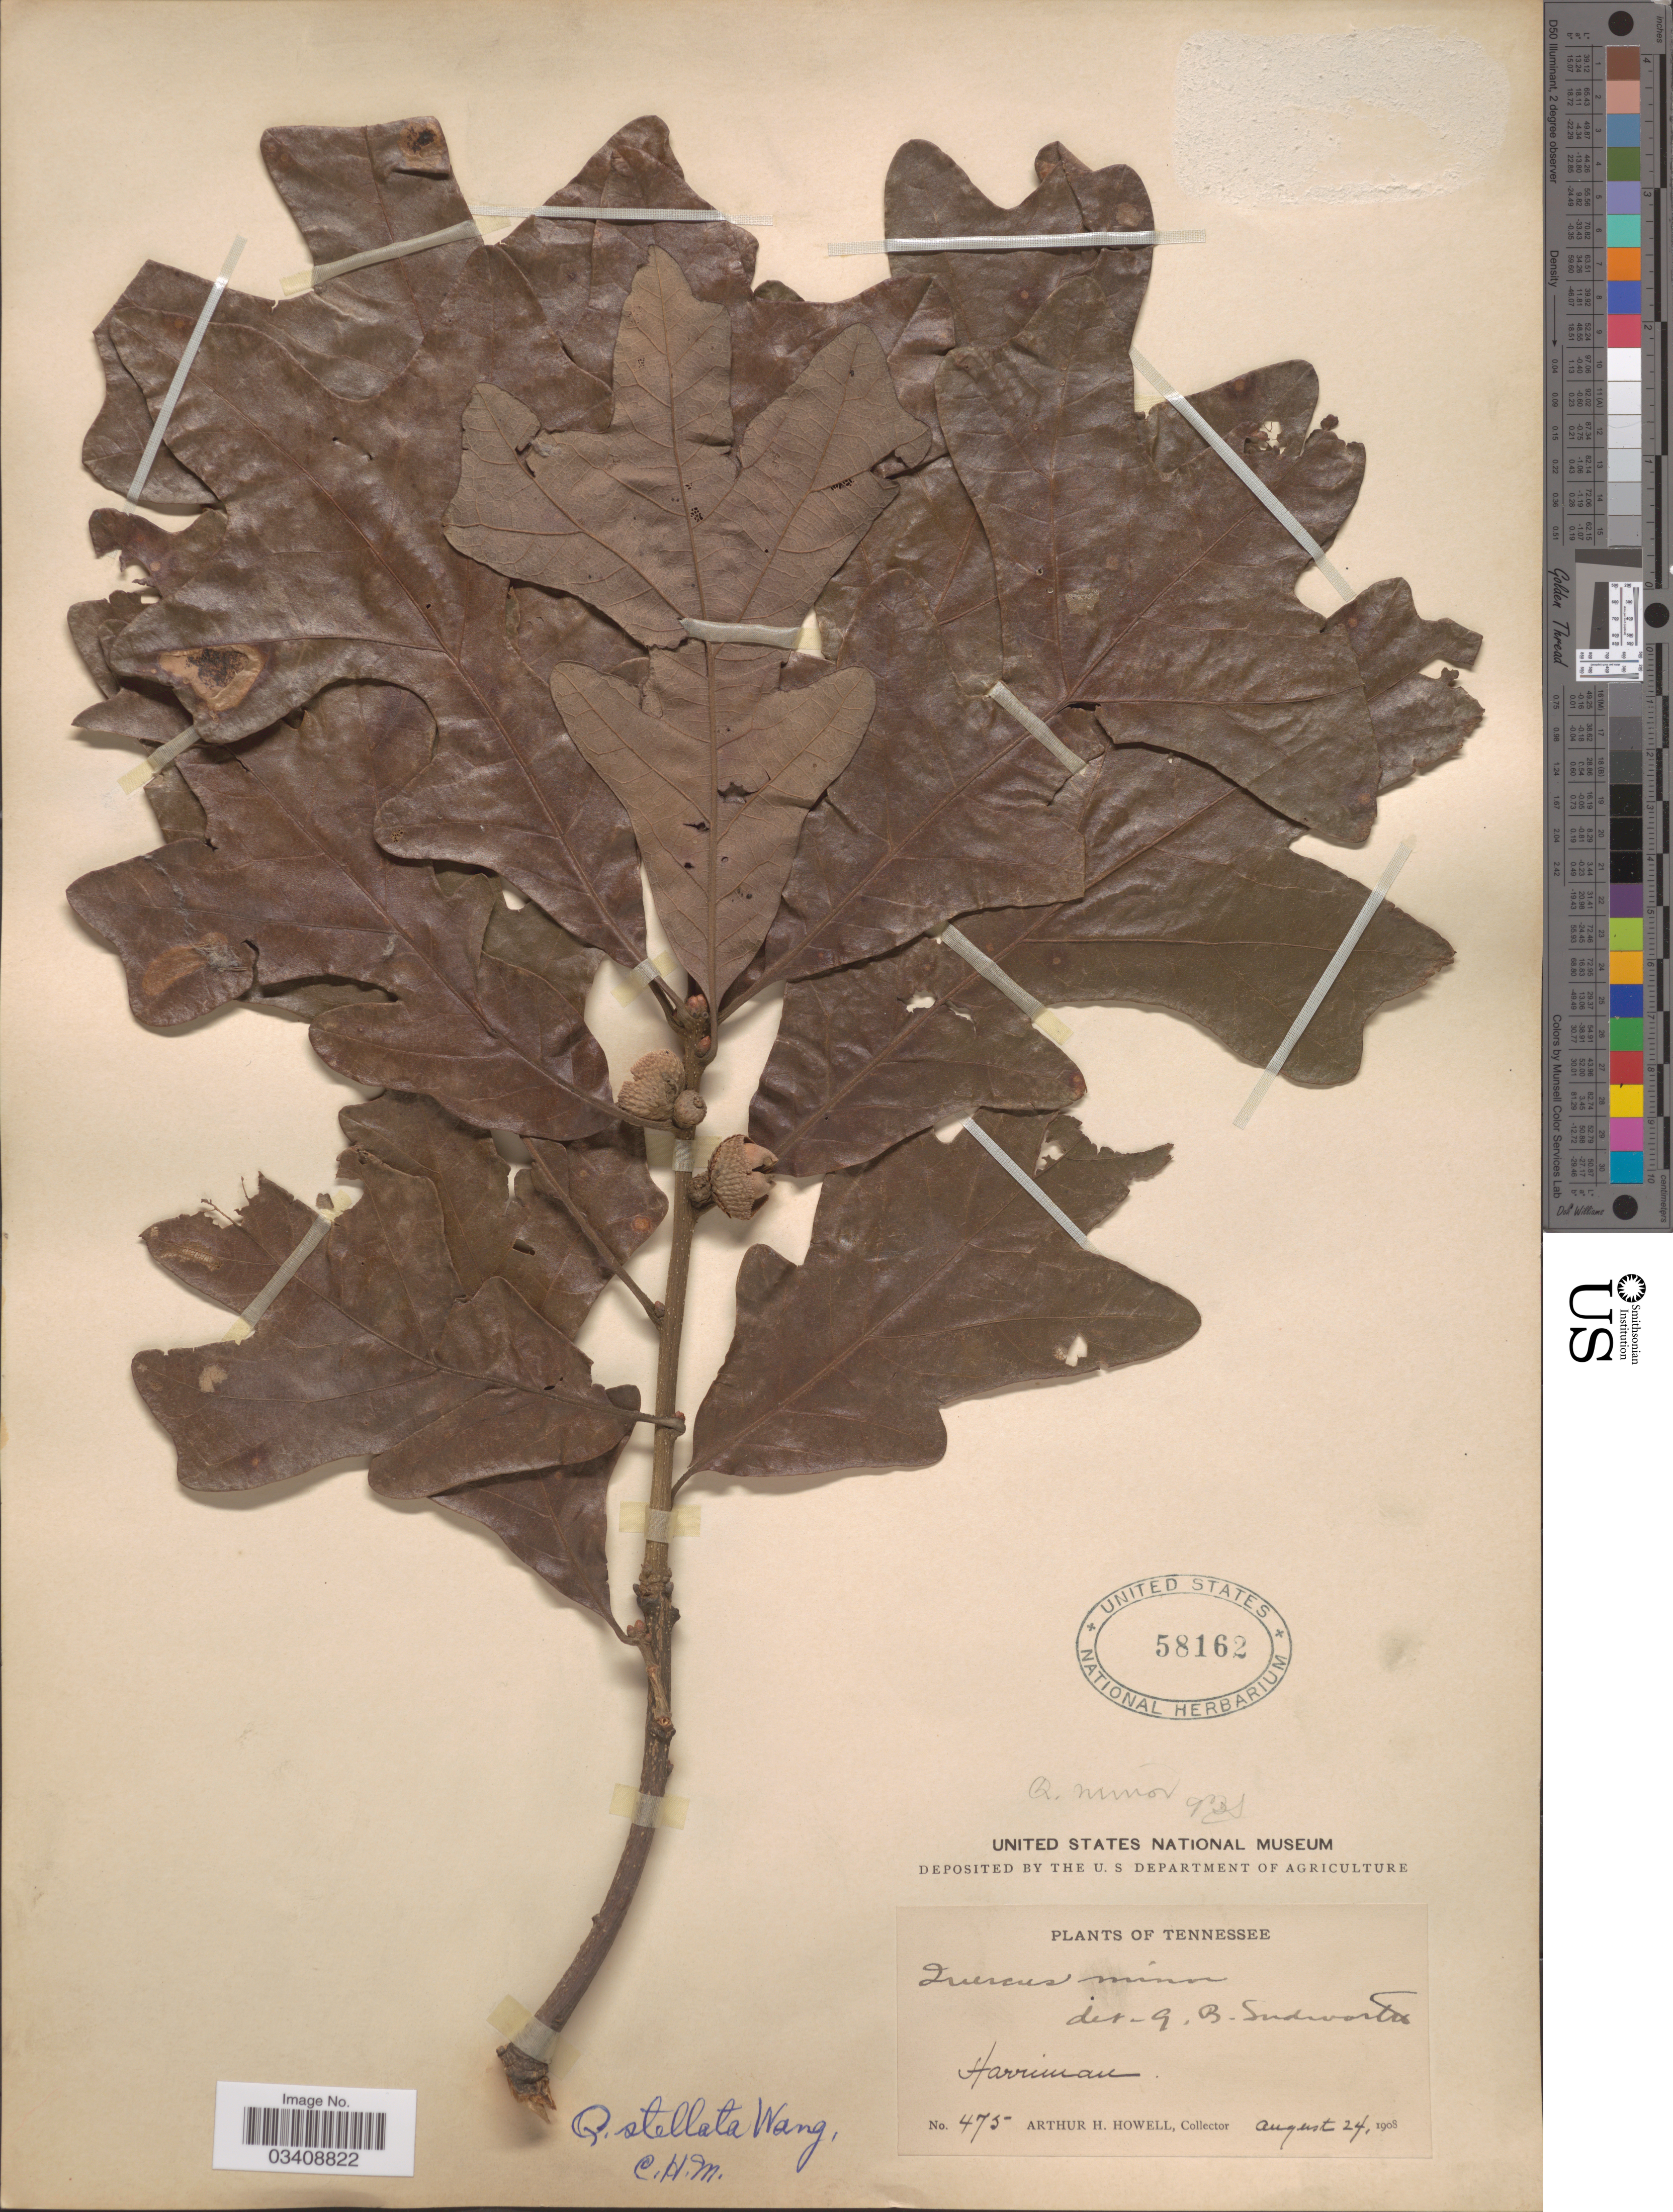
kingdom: Plantae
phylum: Tracheophyta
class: Magnoliopsida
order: Fagales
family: Fagaceae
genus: Quercus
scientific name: Quercus stellata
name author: Wangenh.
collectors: A. H. Howell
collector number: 475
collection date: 1908-08-24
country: United States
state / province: Tennessee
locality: Harriman.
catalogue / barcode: US 58162